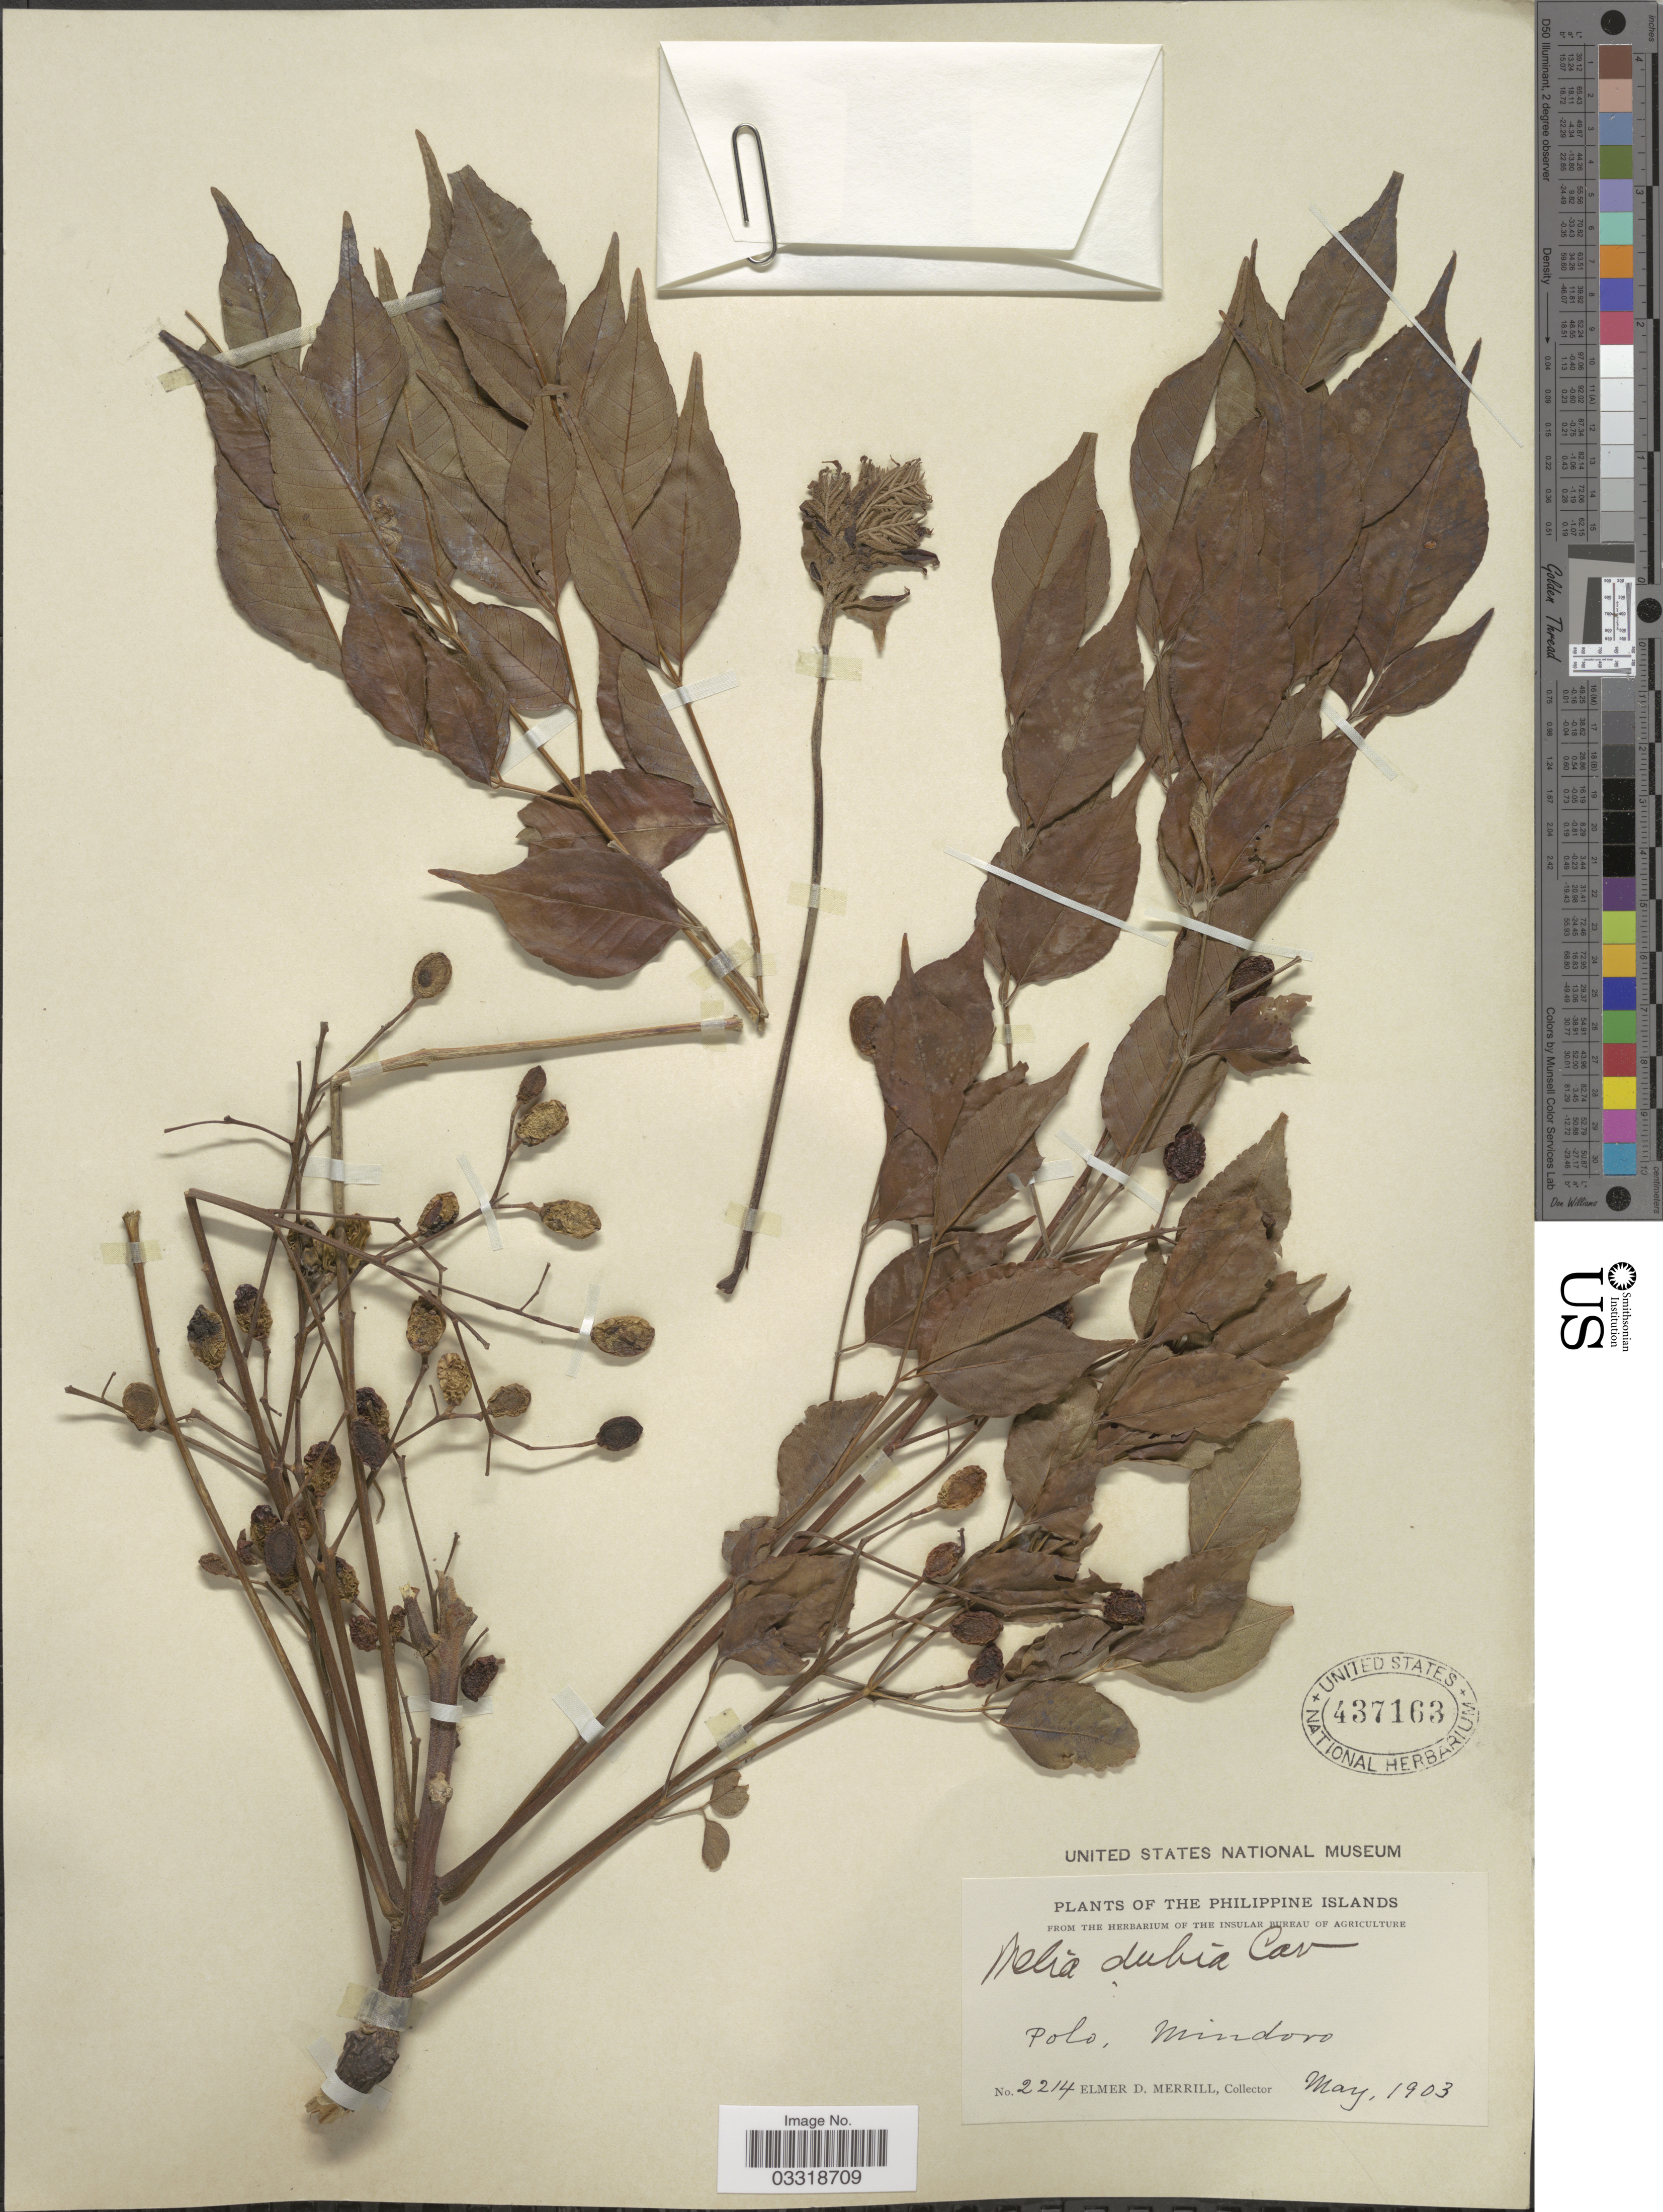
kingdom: Plantae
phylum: Tracheophyta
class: Magnoliopsida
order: Sapindales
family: Meliaceae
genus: Melia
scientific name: Melia dubia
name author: Cav.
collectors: E. D. Merrill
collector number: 2214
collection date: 1903-05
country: Philippines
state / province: Mimaropa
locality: The Philippine Islands. Polo, Mindoro.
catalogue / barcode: US 437163